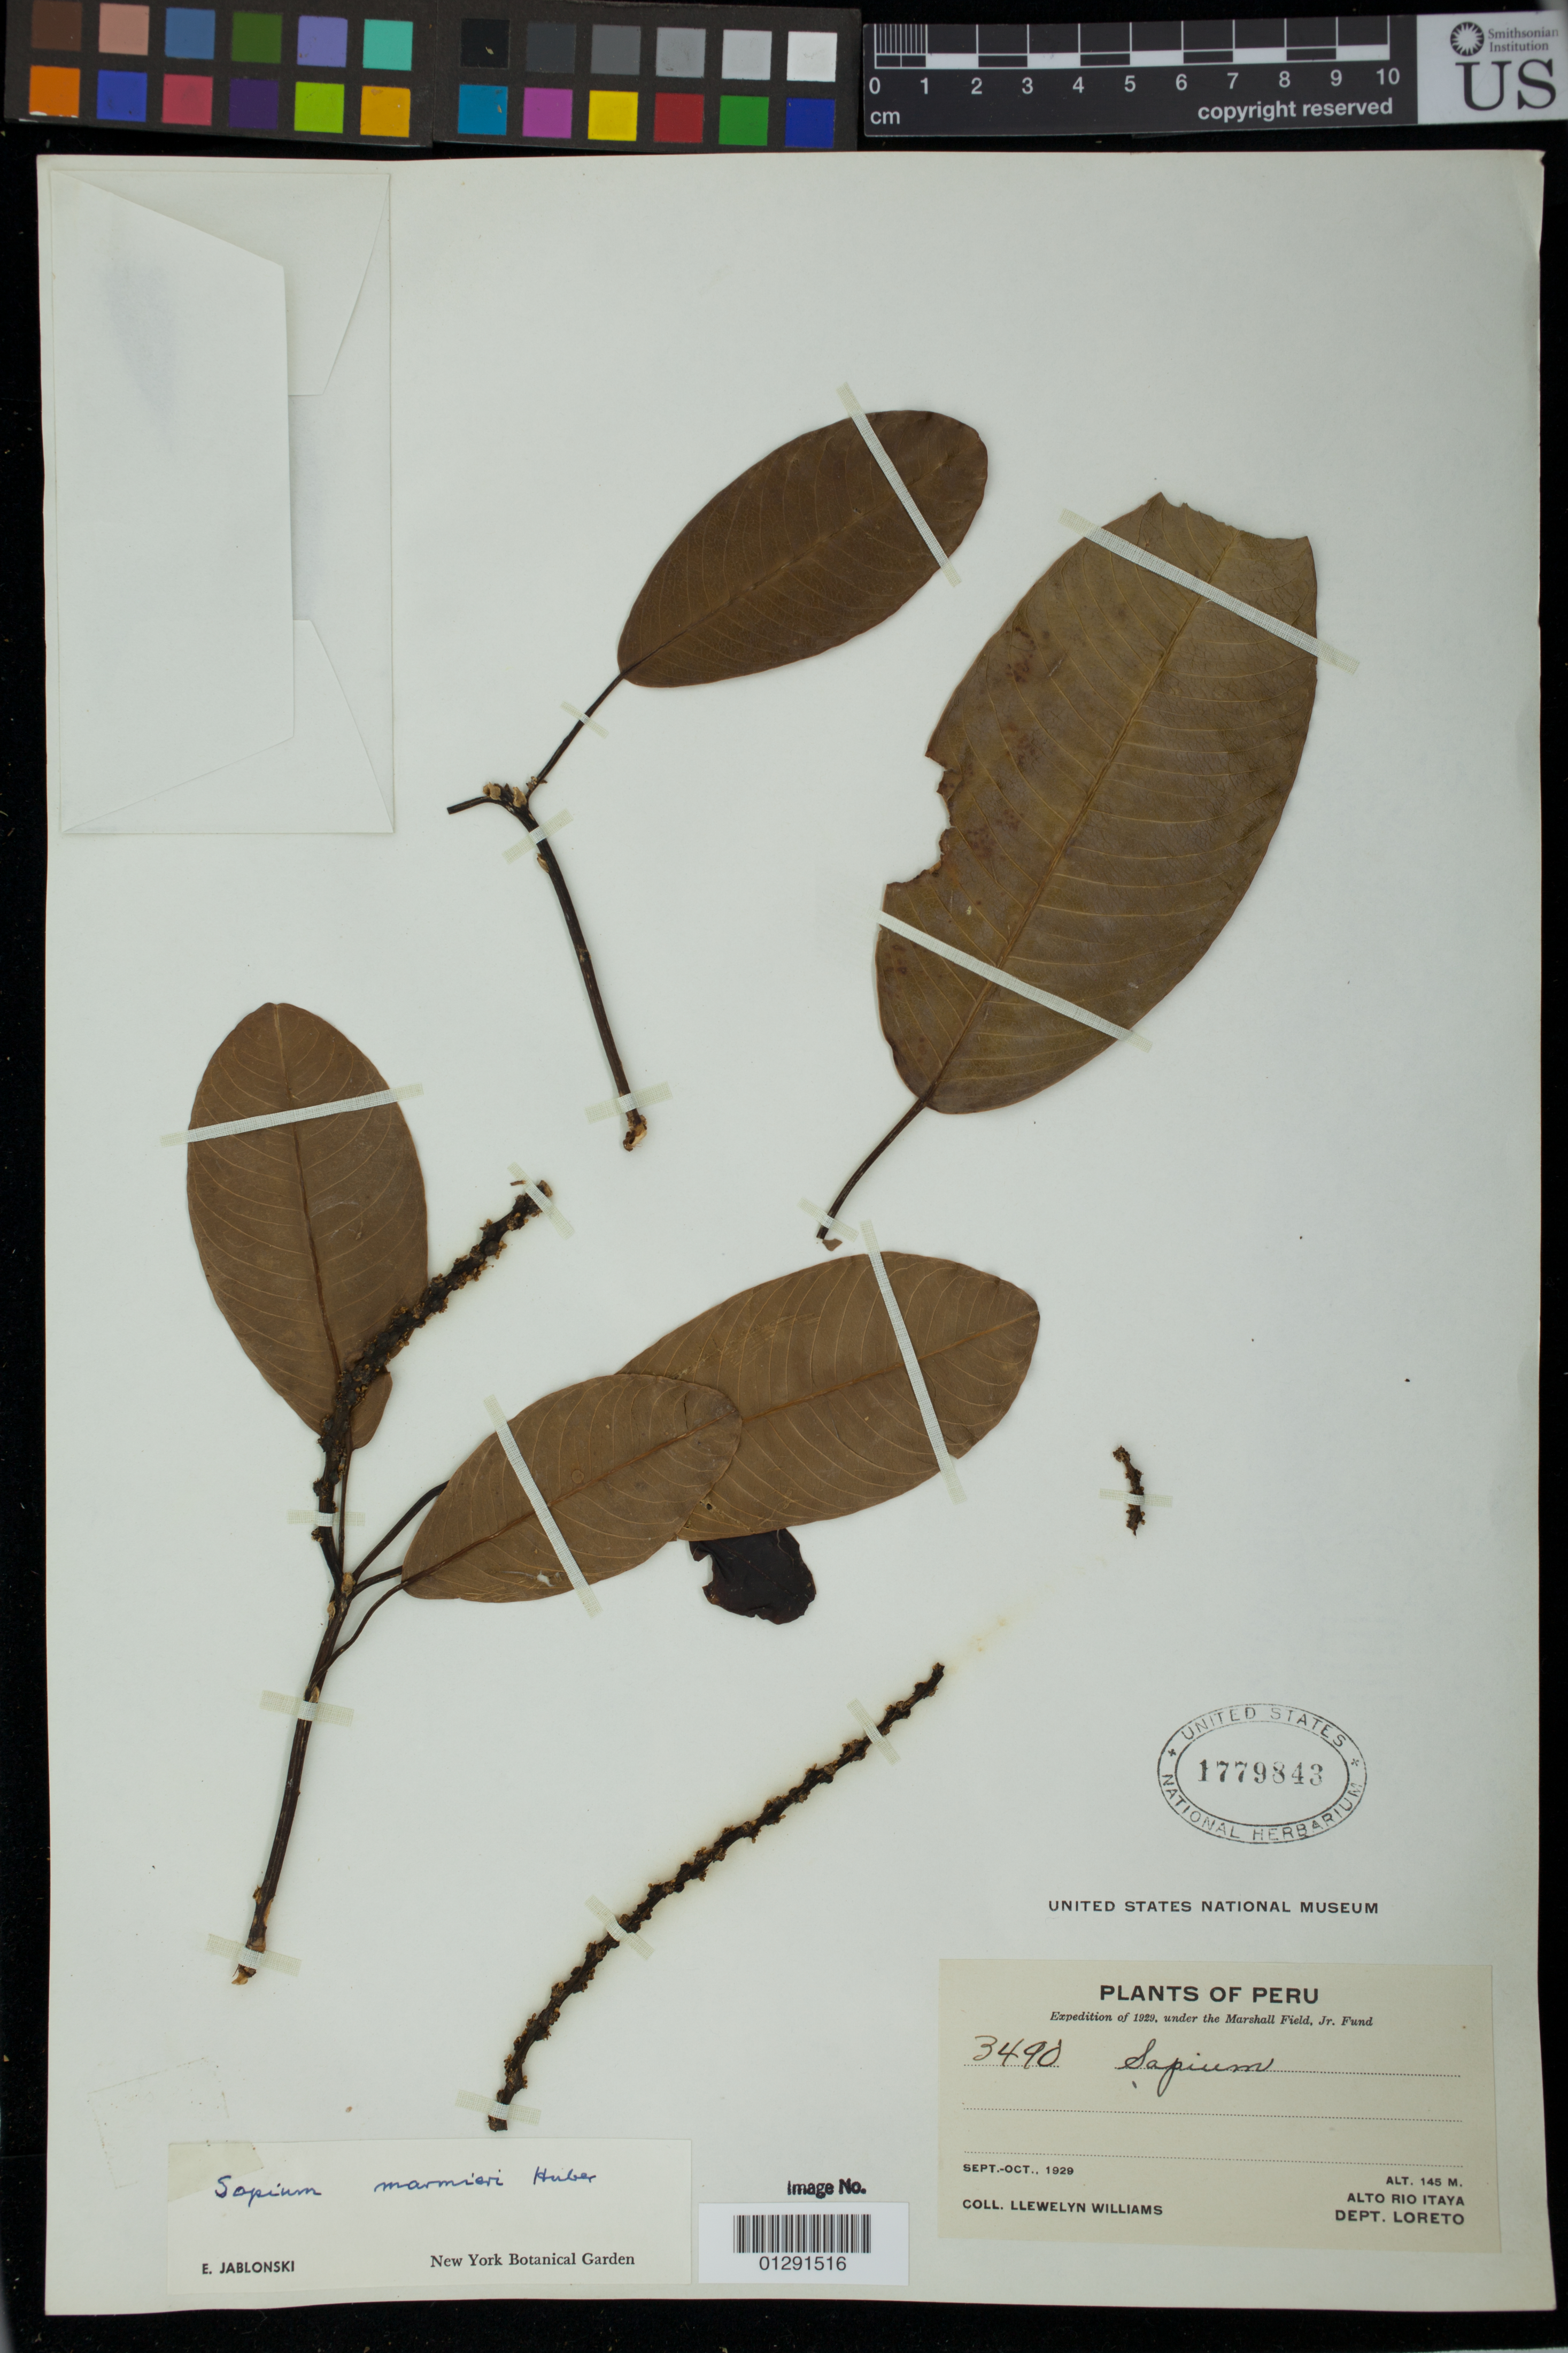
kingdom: Plantae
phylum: Tracheophyta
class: Magnoliopsida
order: Malpighiales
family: Euphorbiaceae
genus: Sapium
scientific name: Sapium marmieri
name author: Huber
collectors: Ll. Williams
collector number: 3490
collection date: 1929-09/1929-10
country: Peru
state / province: Loreto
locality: Alto Rio Itaya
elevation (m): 145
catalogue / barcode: US 1779843